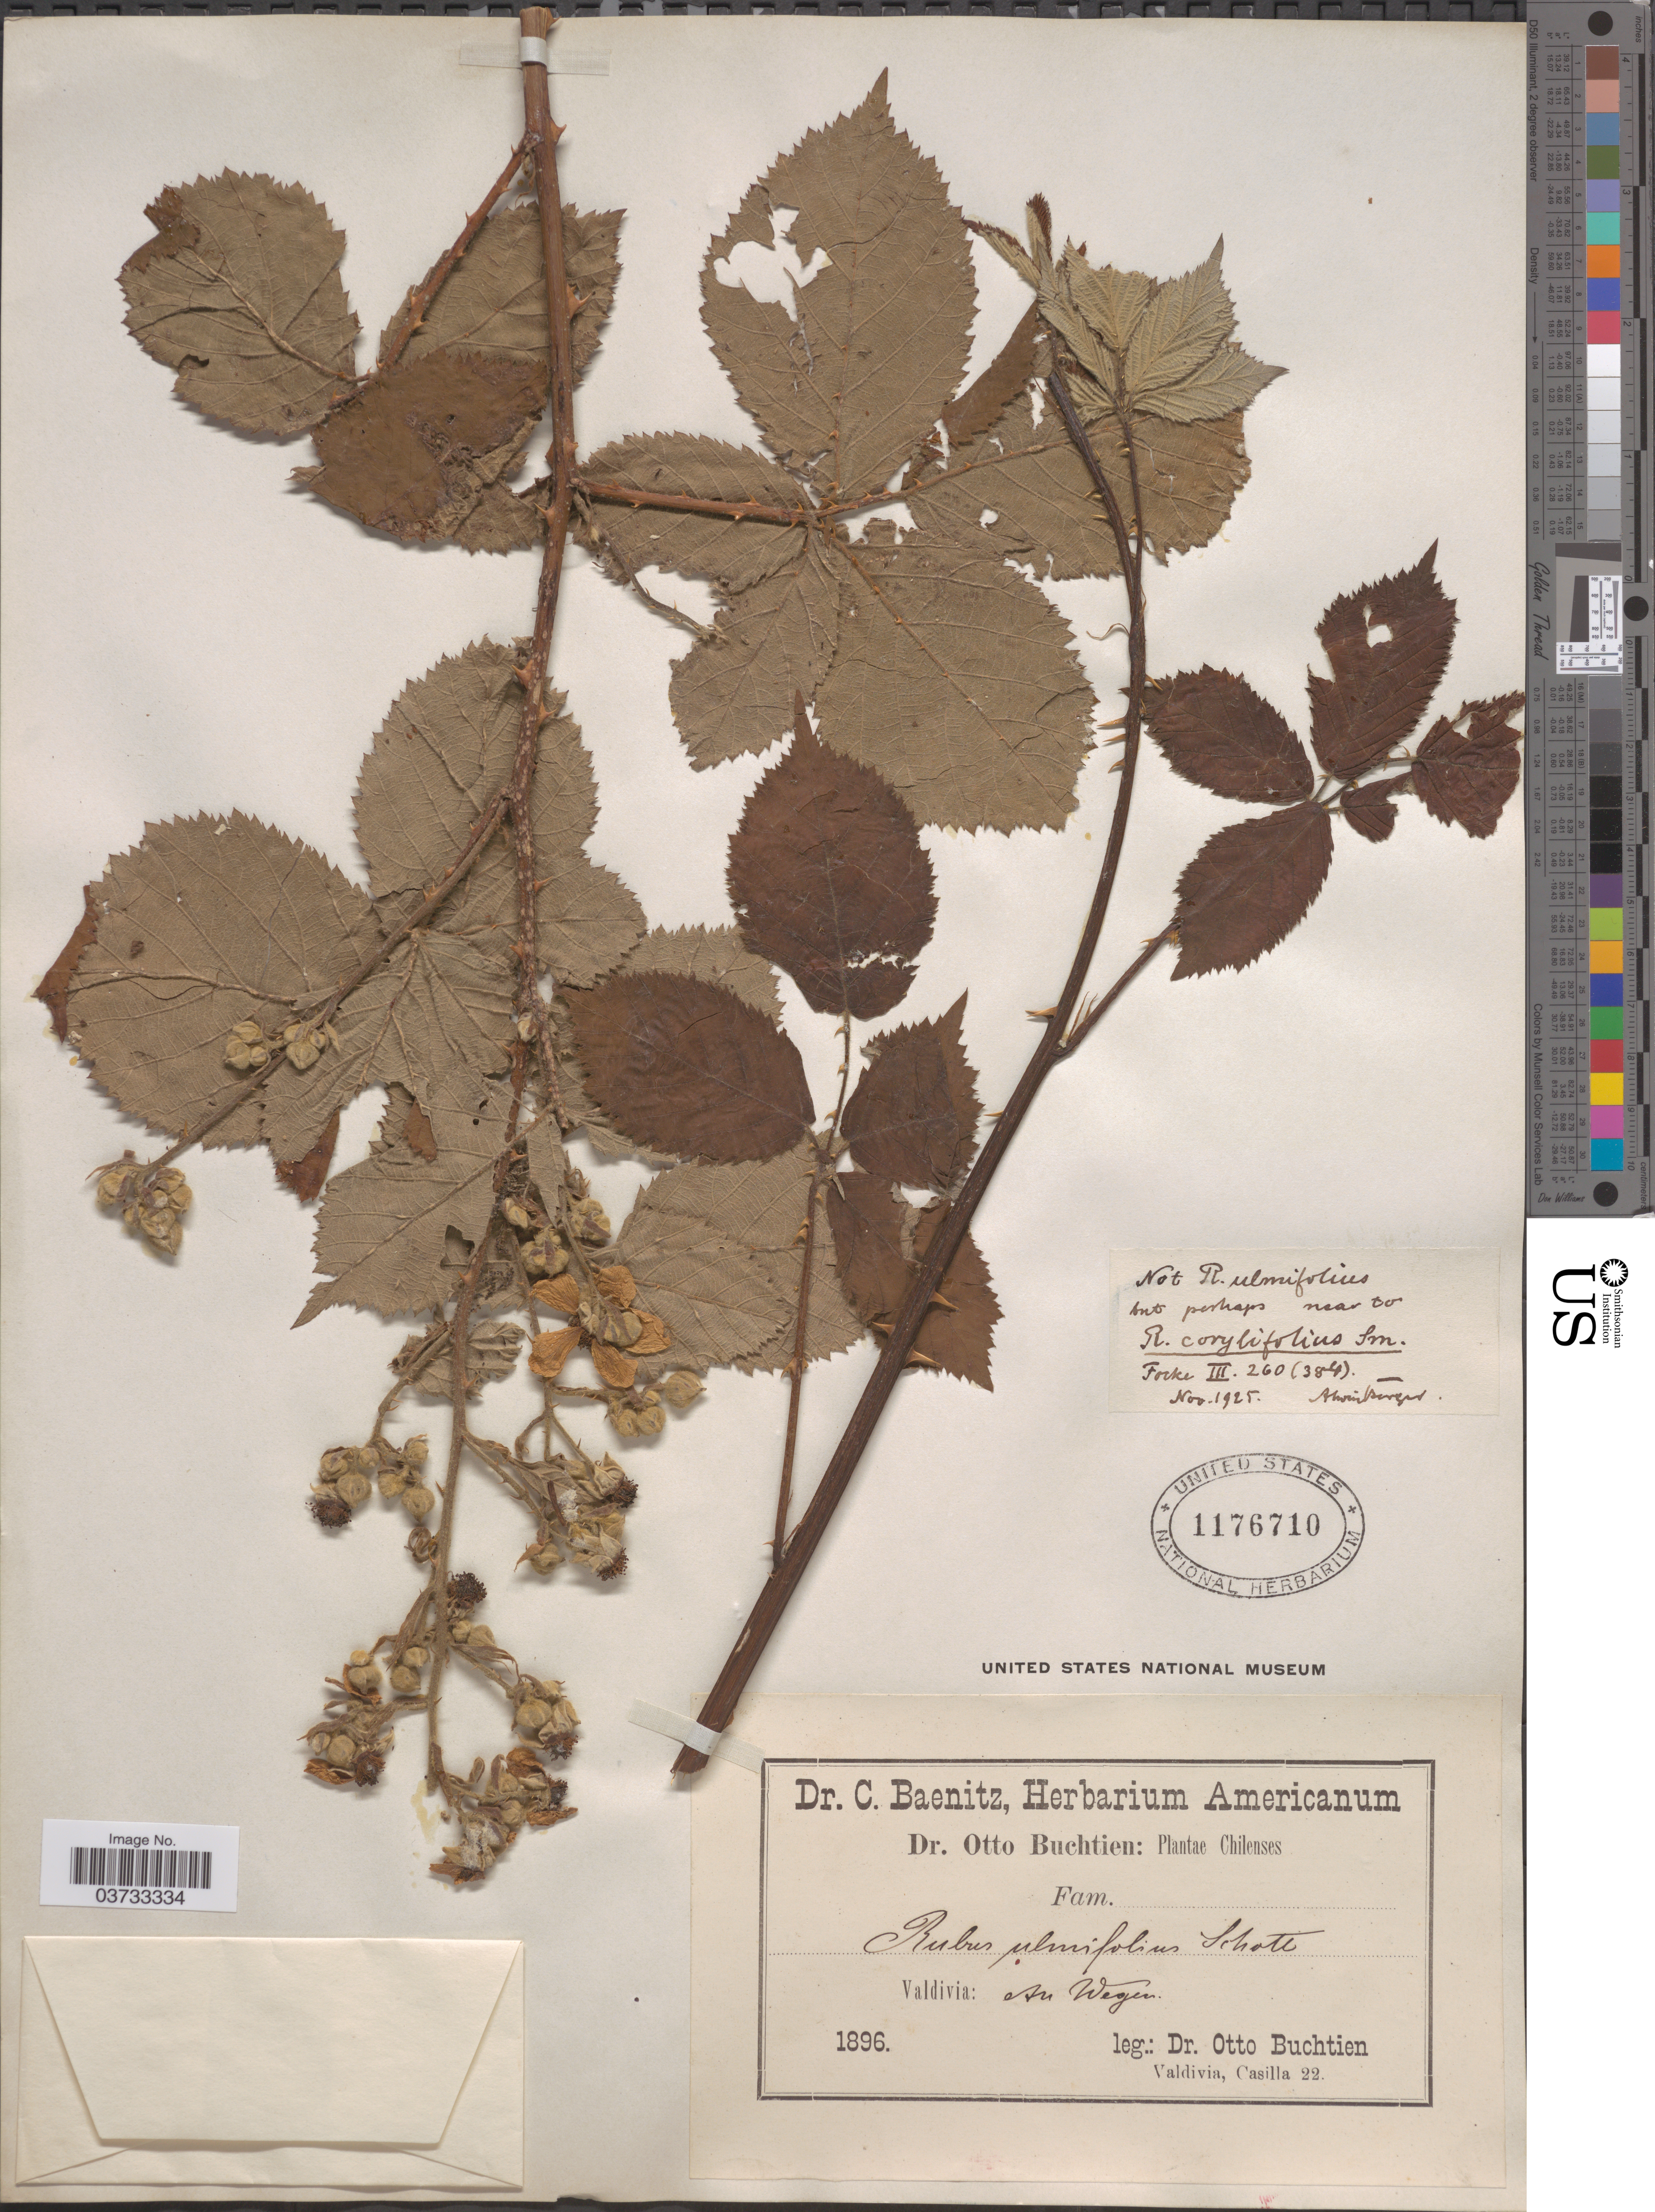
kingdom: Plantae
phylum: Tracheophyta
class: Magnoliopsida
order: Rosales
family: Rosaceae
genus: Rubus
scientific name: Rubus corylifolius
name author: Hayne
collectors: O. Buchtien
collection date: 1896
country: Chile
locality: Valdivia: An Wegen.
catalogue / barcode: US 1176710